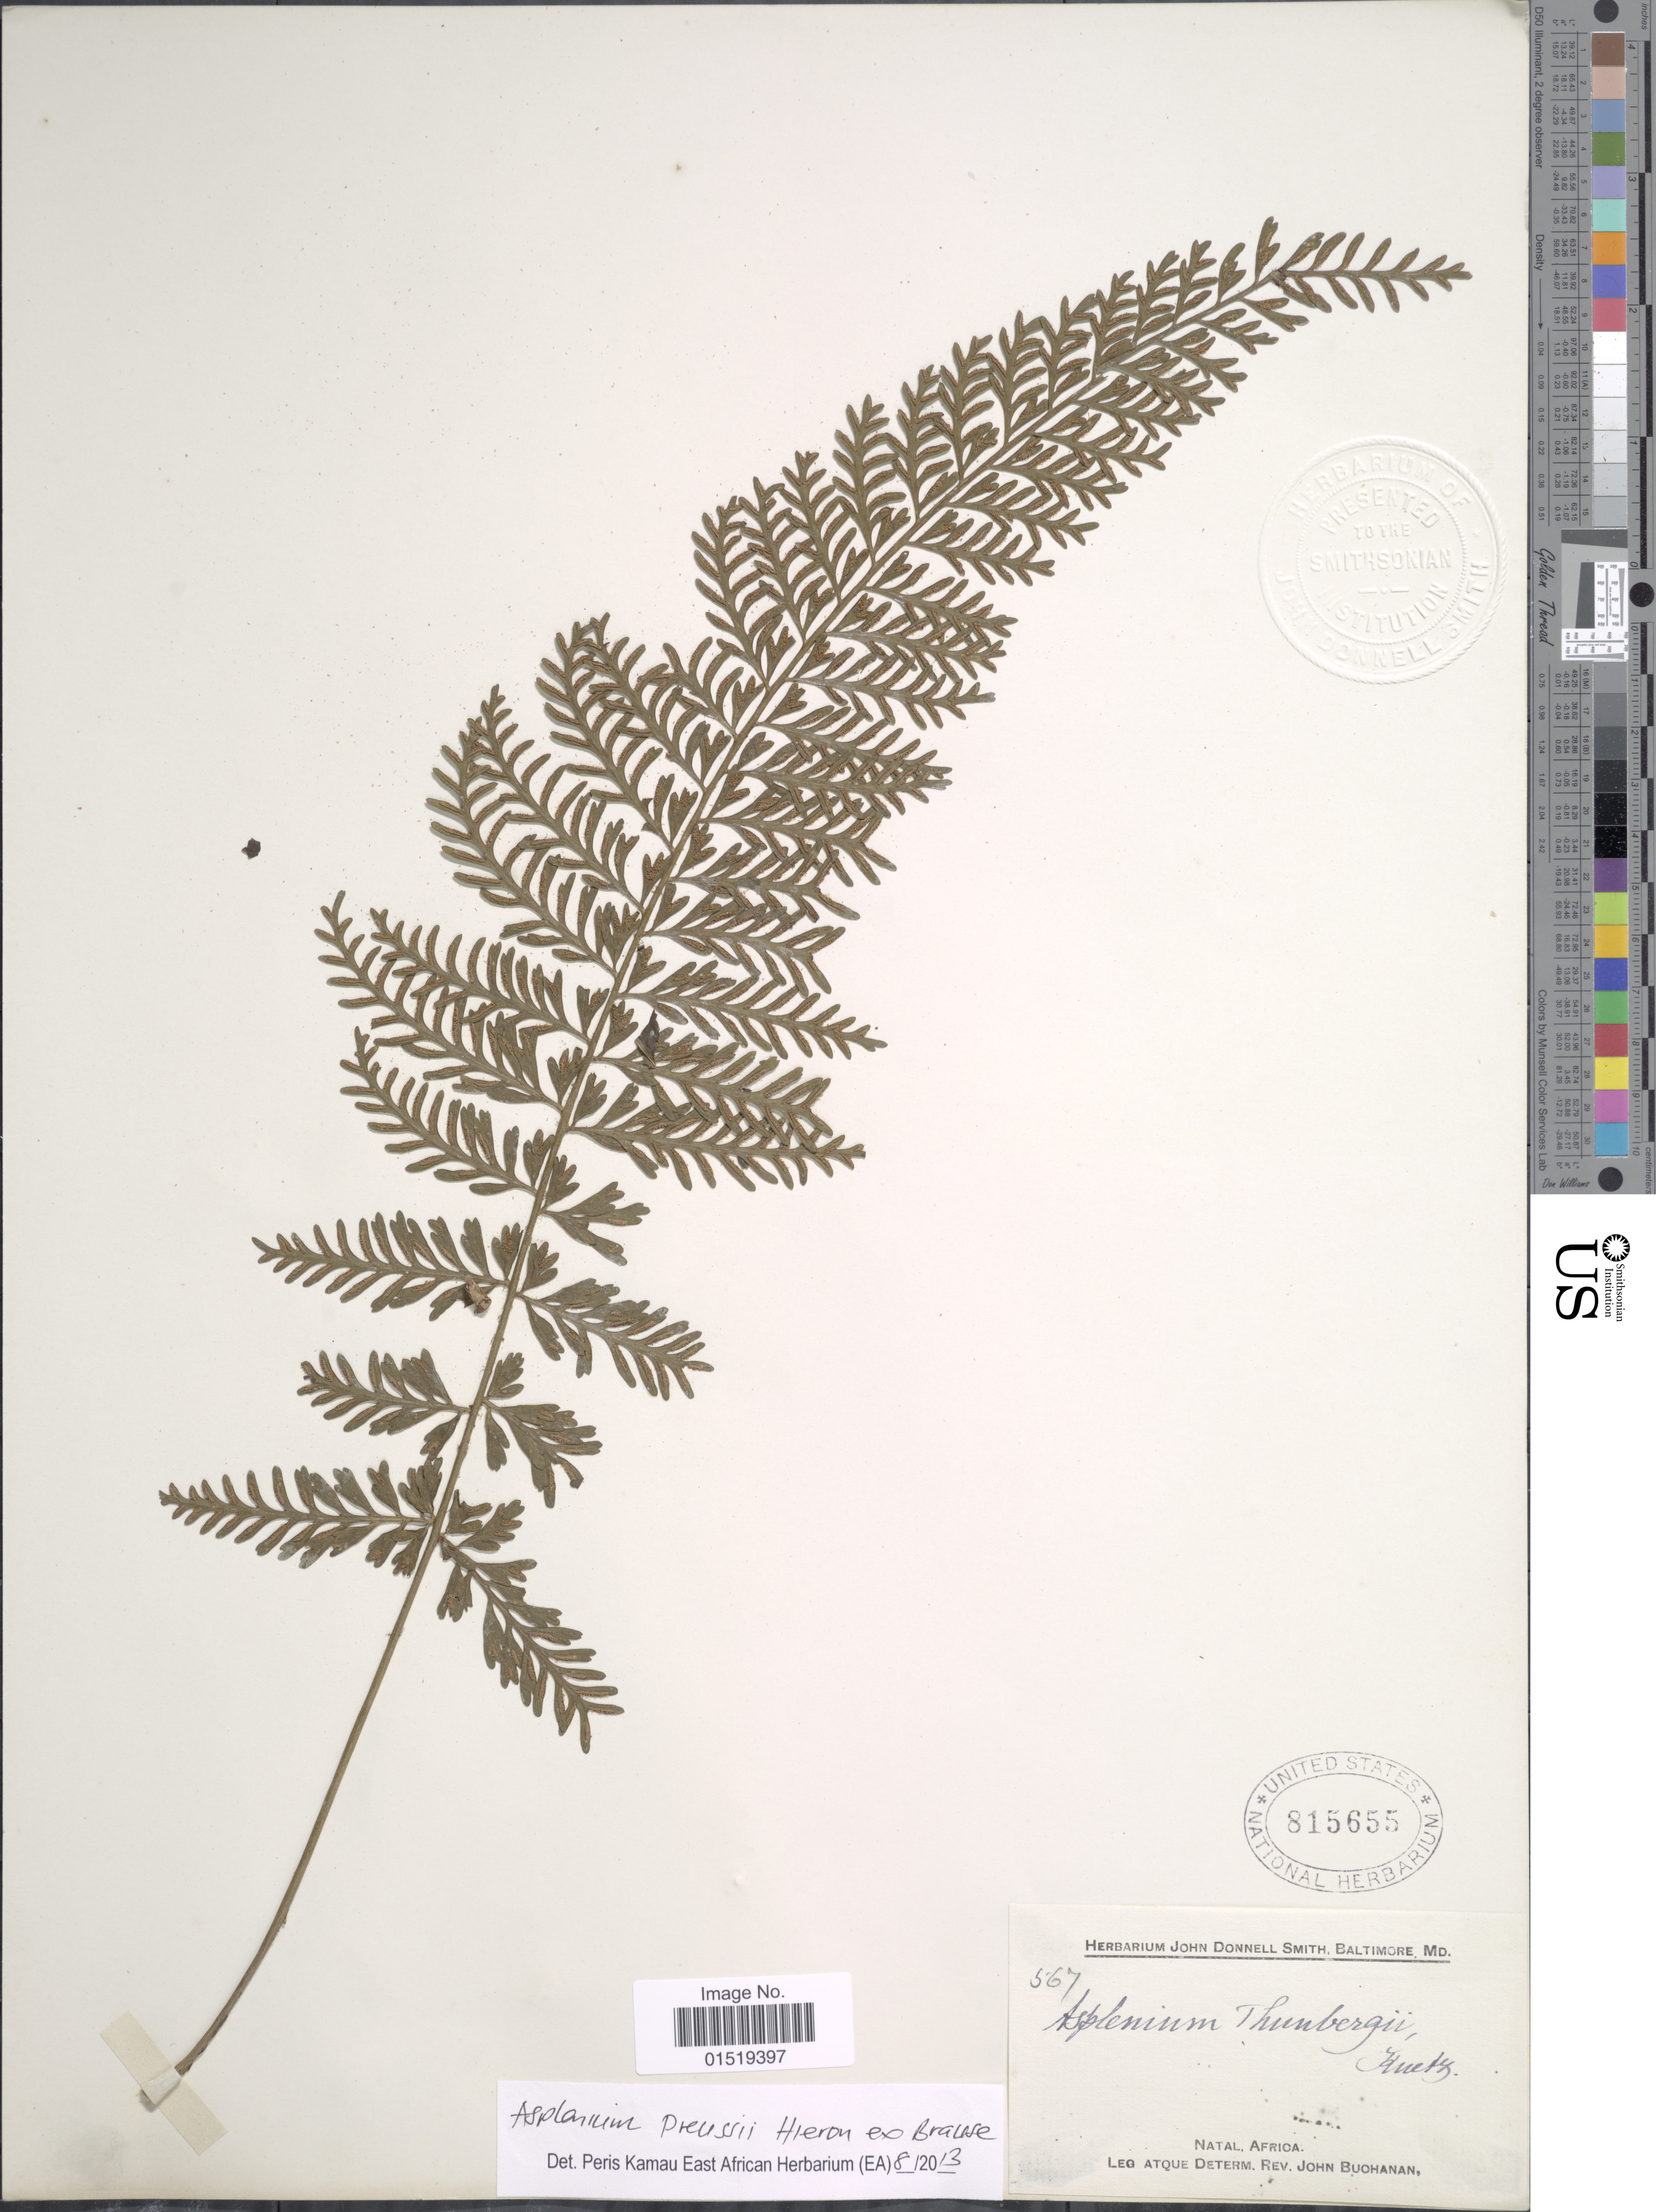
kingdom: Plantae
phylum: Tracheophyta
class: Polypodiopsida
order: Polypodiales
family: Aspleniaceae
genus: Asplenium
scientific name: Asplenium preussii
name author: Hieron.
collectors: J. Buchanan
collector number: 567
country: South Africa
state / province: KwaZulu-Natal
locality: Natal.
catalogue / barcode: US 815655